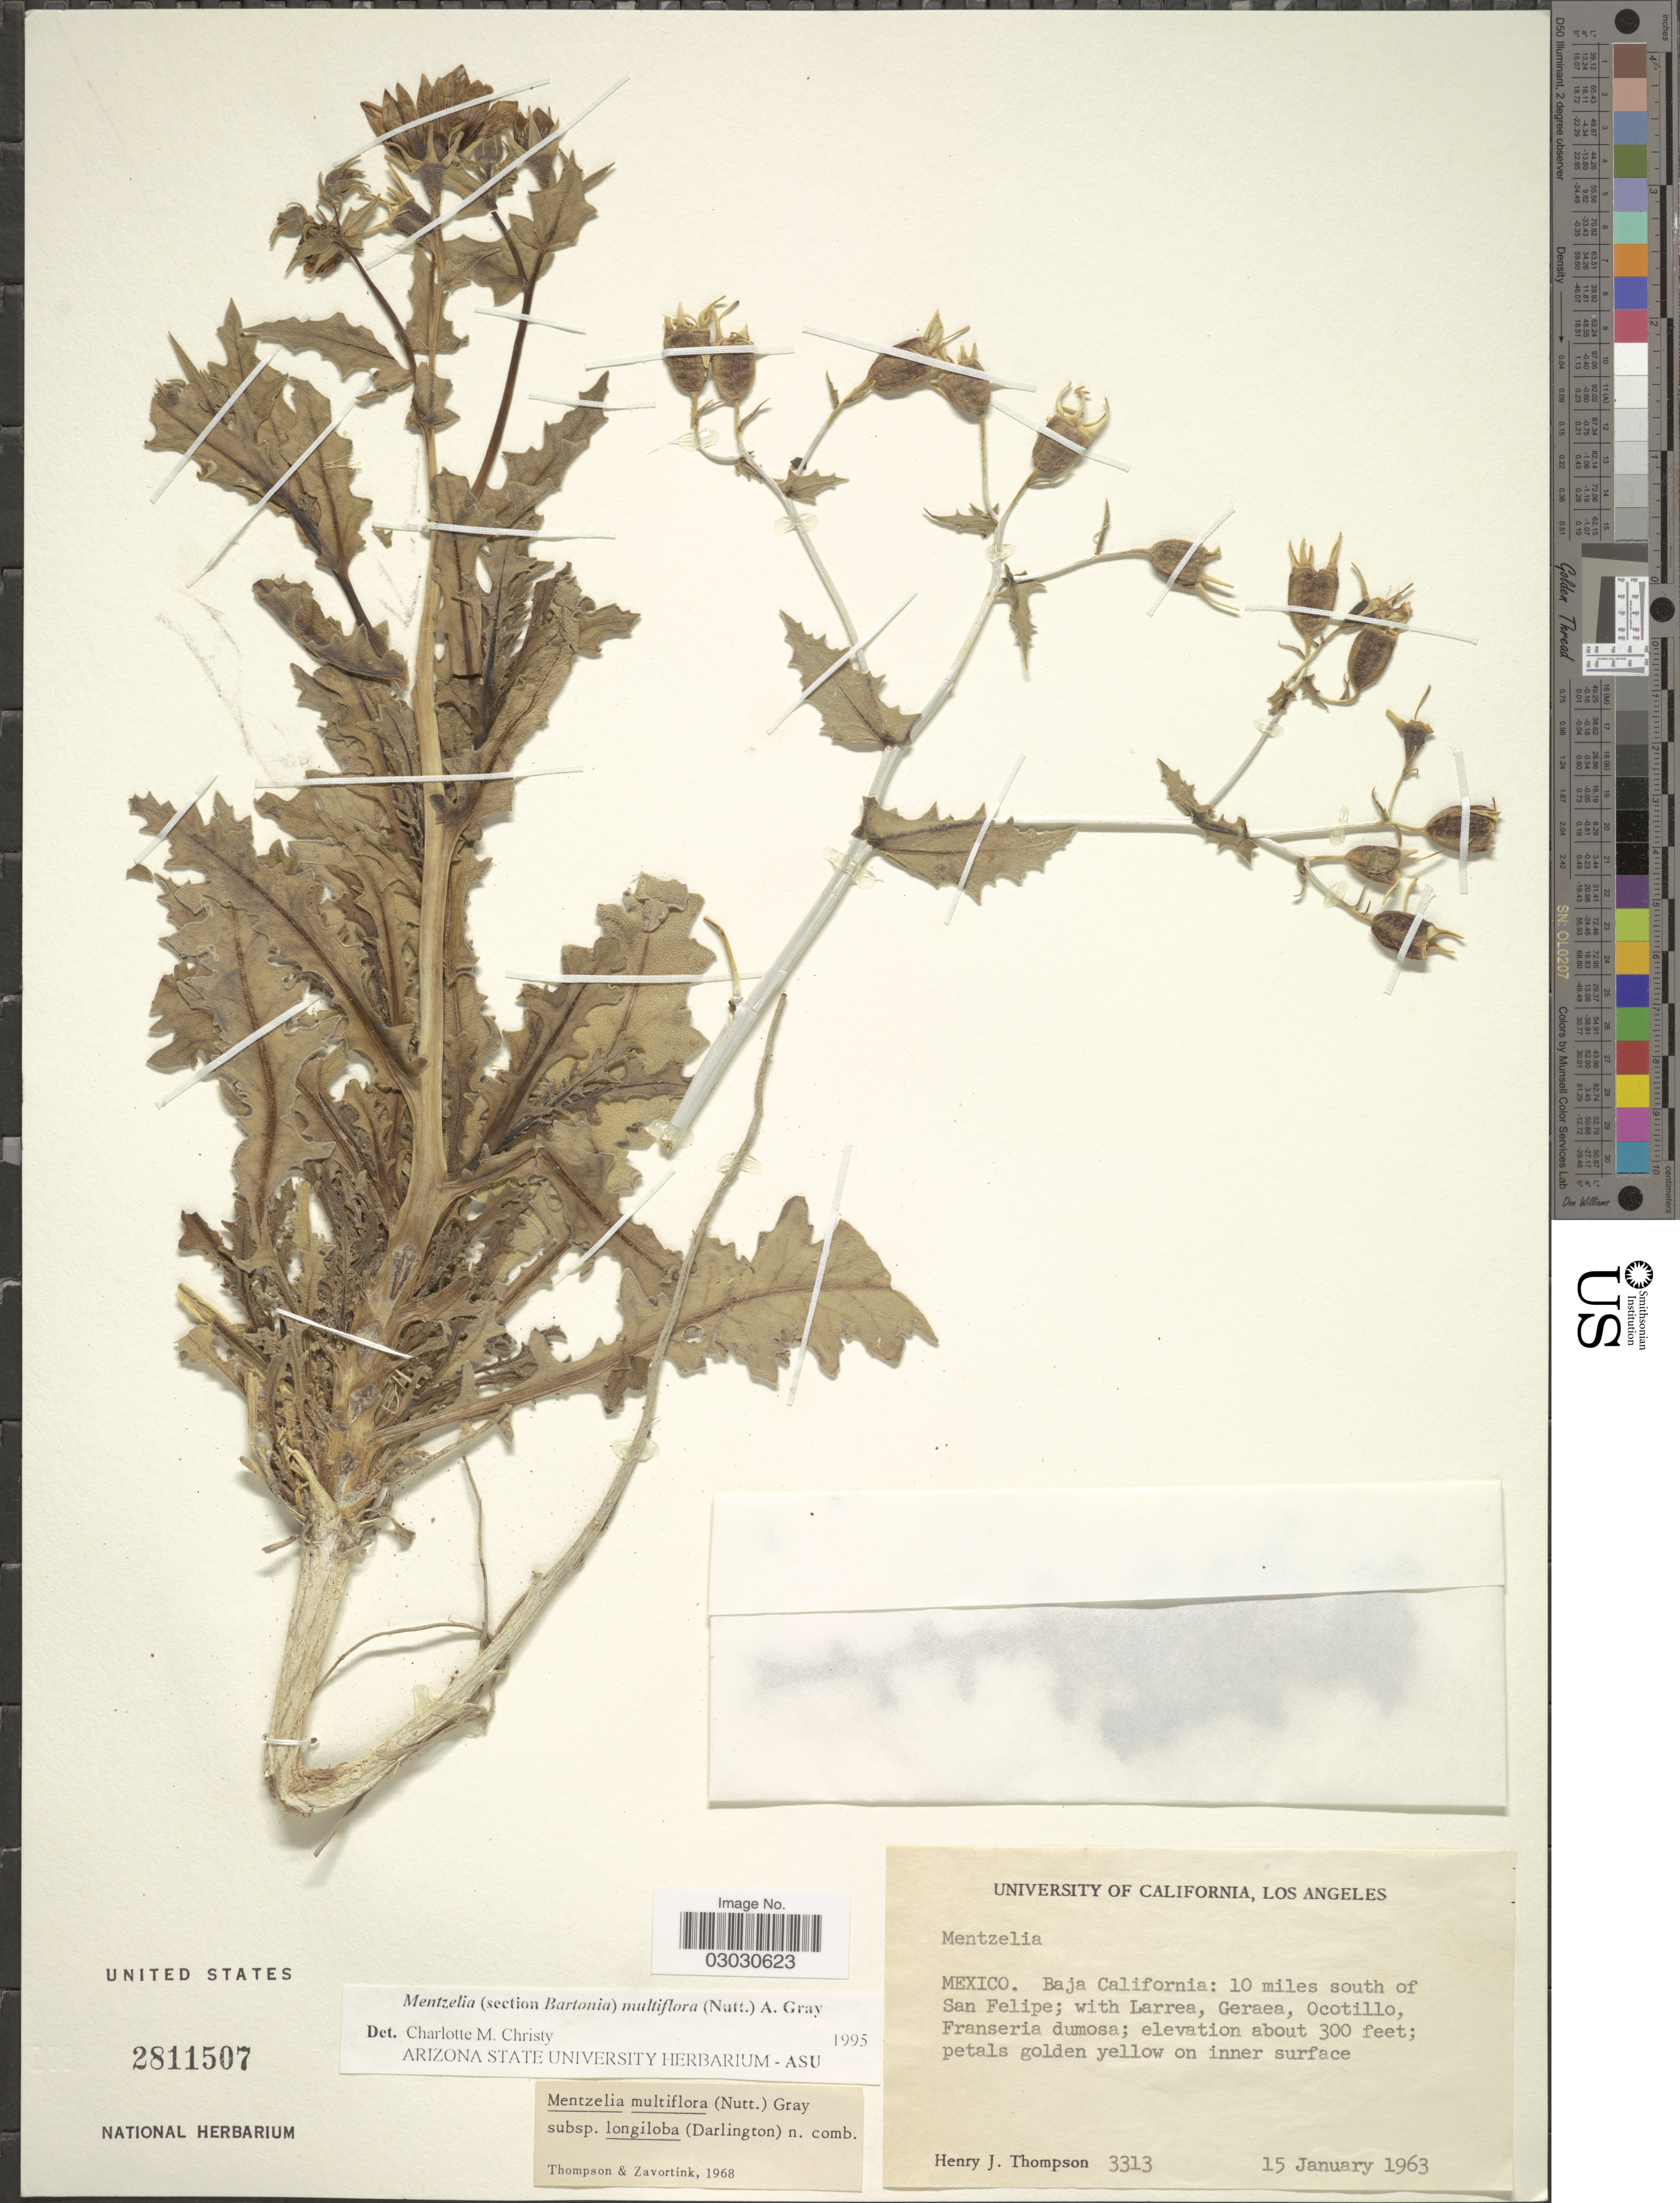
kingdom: Plantae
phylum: Tracheophyta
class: Magnoliopsida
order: Cornales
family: Loasaceae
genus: Mentzelia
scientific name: Mentzelia multiflora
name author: (Nutt.) A. Gray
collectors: H. J. Thompson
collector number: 3313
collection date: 1963-01-15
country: Mexico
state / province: Baja California Norte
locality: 10 miles south of San Felipe.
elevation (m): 91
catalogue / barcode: US 2811507